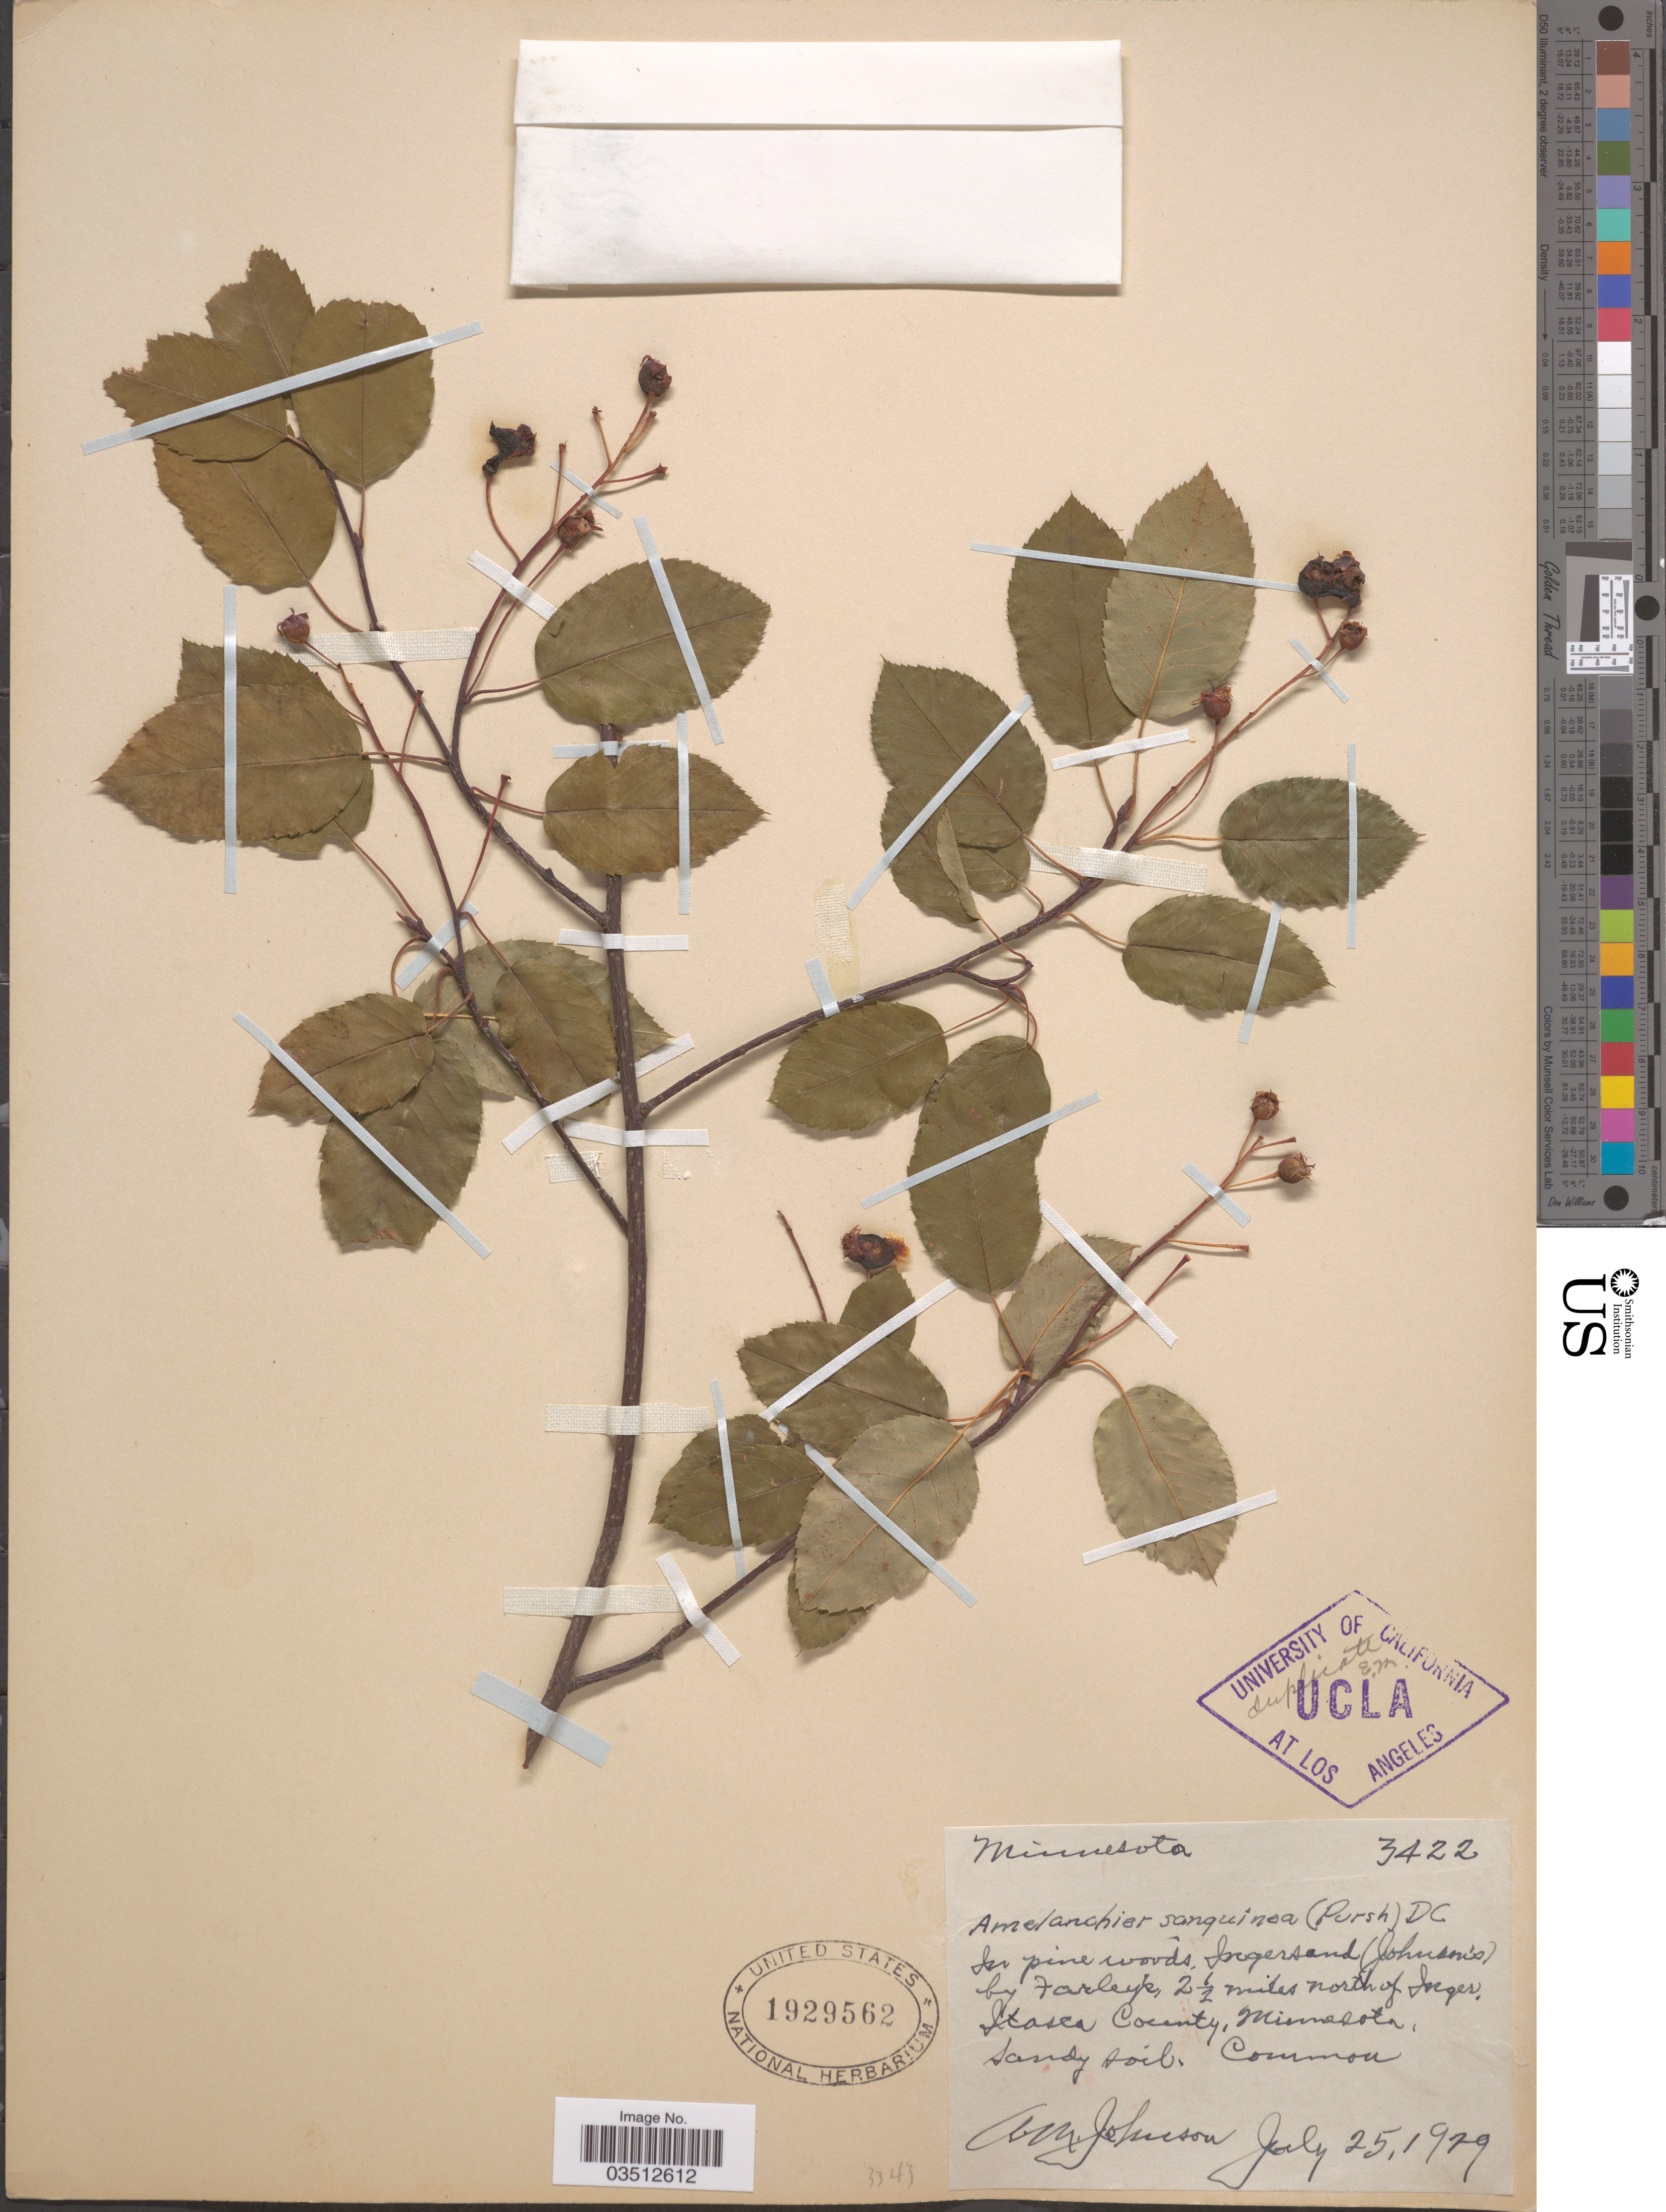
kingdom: Plantae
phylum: Tracheophyta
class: Magnoliopsida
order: Rosales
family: Rosaceae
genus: Amelanchier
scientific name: Amelanchier sanguinea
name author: (Pursh) DC.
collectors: A. M. Johnson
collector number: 3422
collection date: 1929-07-25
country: United States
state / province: Minnesota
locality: In pine woods, Ingersand (Johnson's) by Farley's, 2½ miles north of Inger, Itasca County.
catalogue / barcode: US 1929562